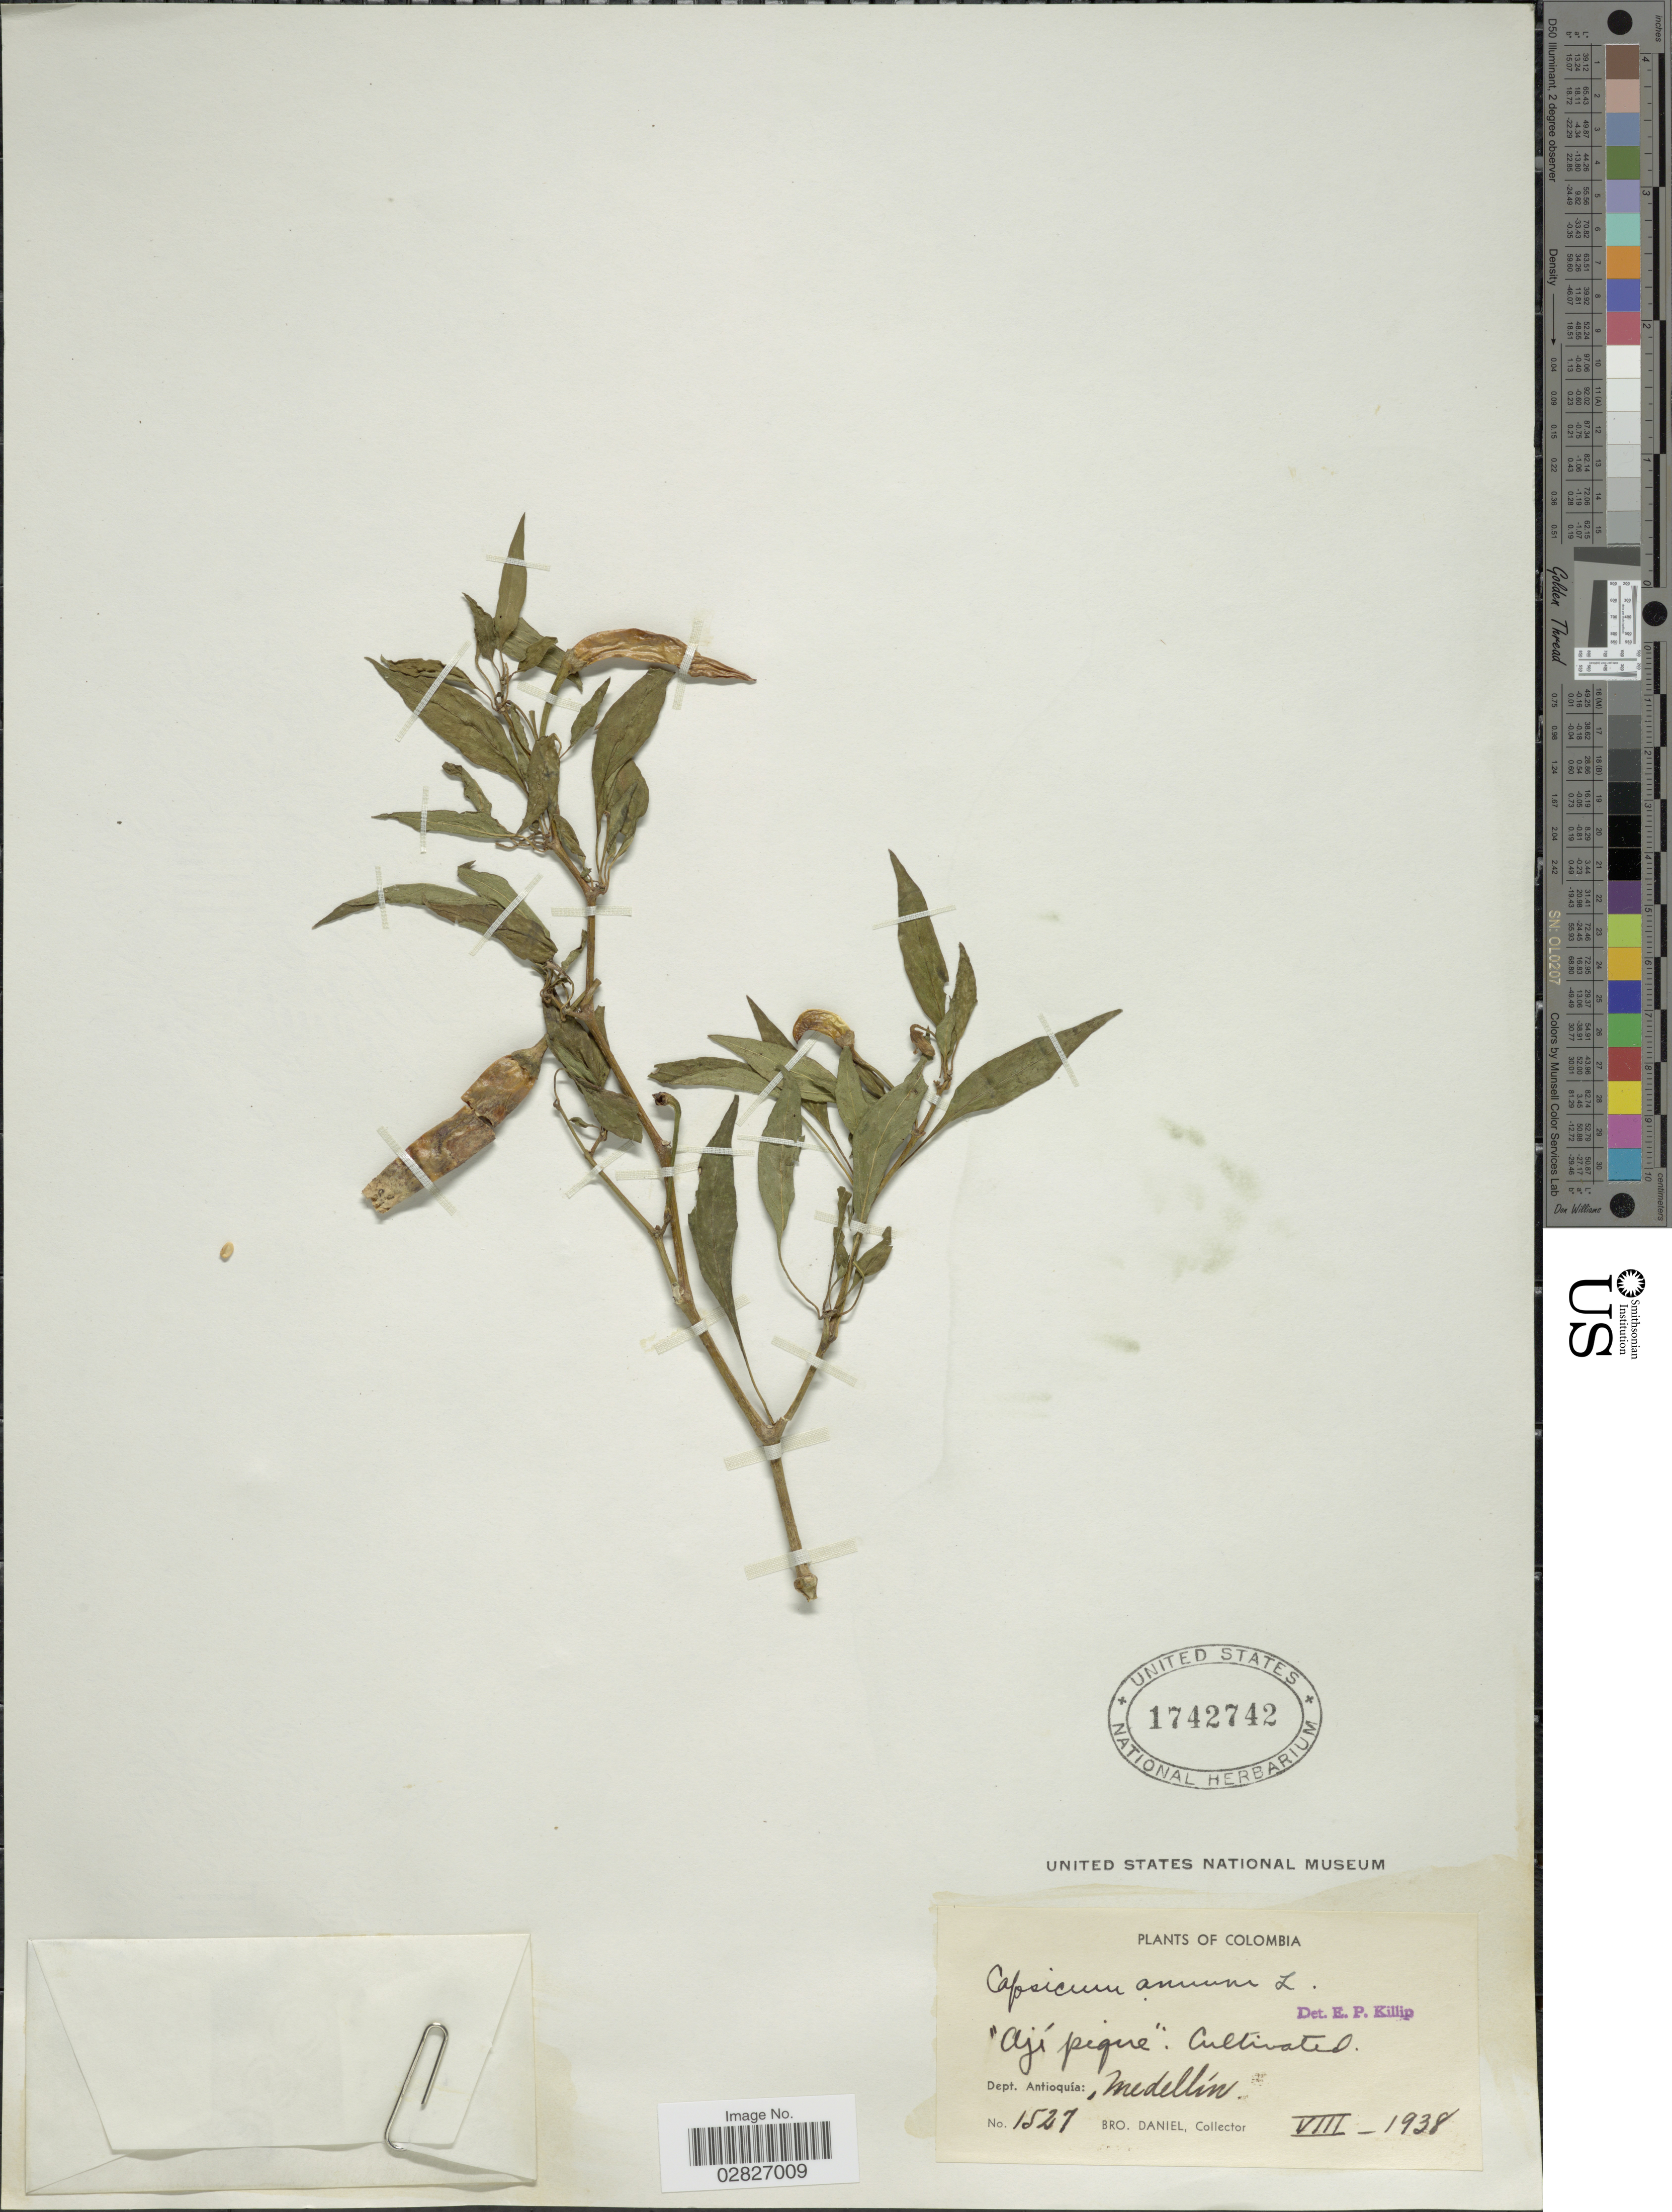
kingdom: Plantae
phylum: Tracheophyta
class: Magnoliopsida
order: Solanales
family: Solanaceae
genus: Capsicum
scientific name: Capsicum annuum 'Habanero'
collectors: Bro. Daniel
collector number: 1527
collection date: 1938-08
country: Colombia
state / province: Antioquia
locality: Dept. Antioquía, Medellín.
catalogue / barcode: US 1742742